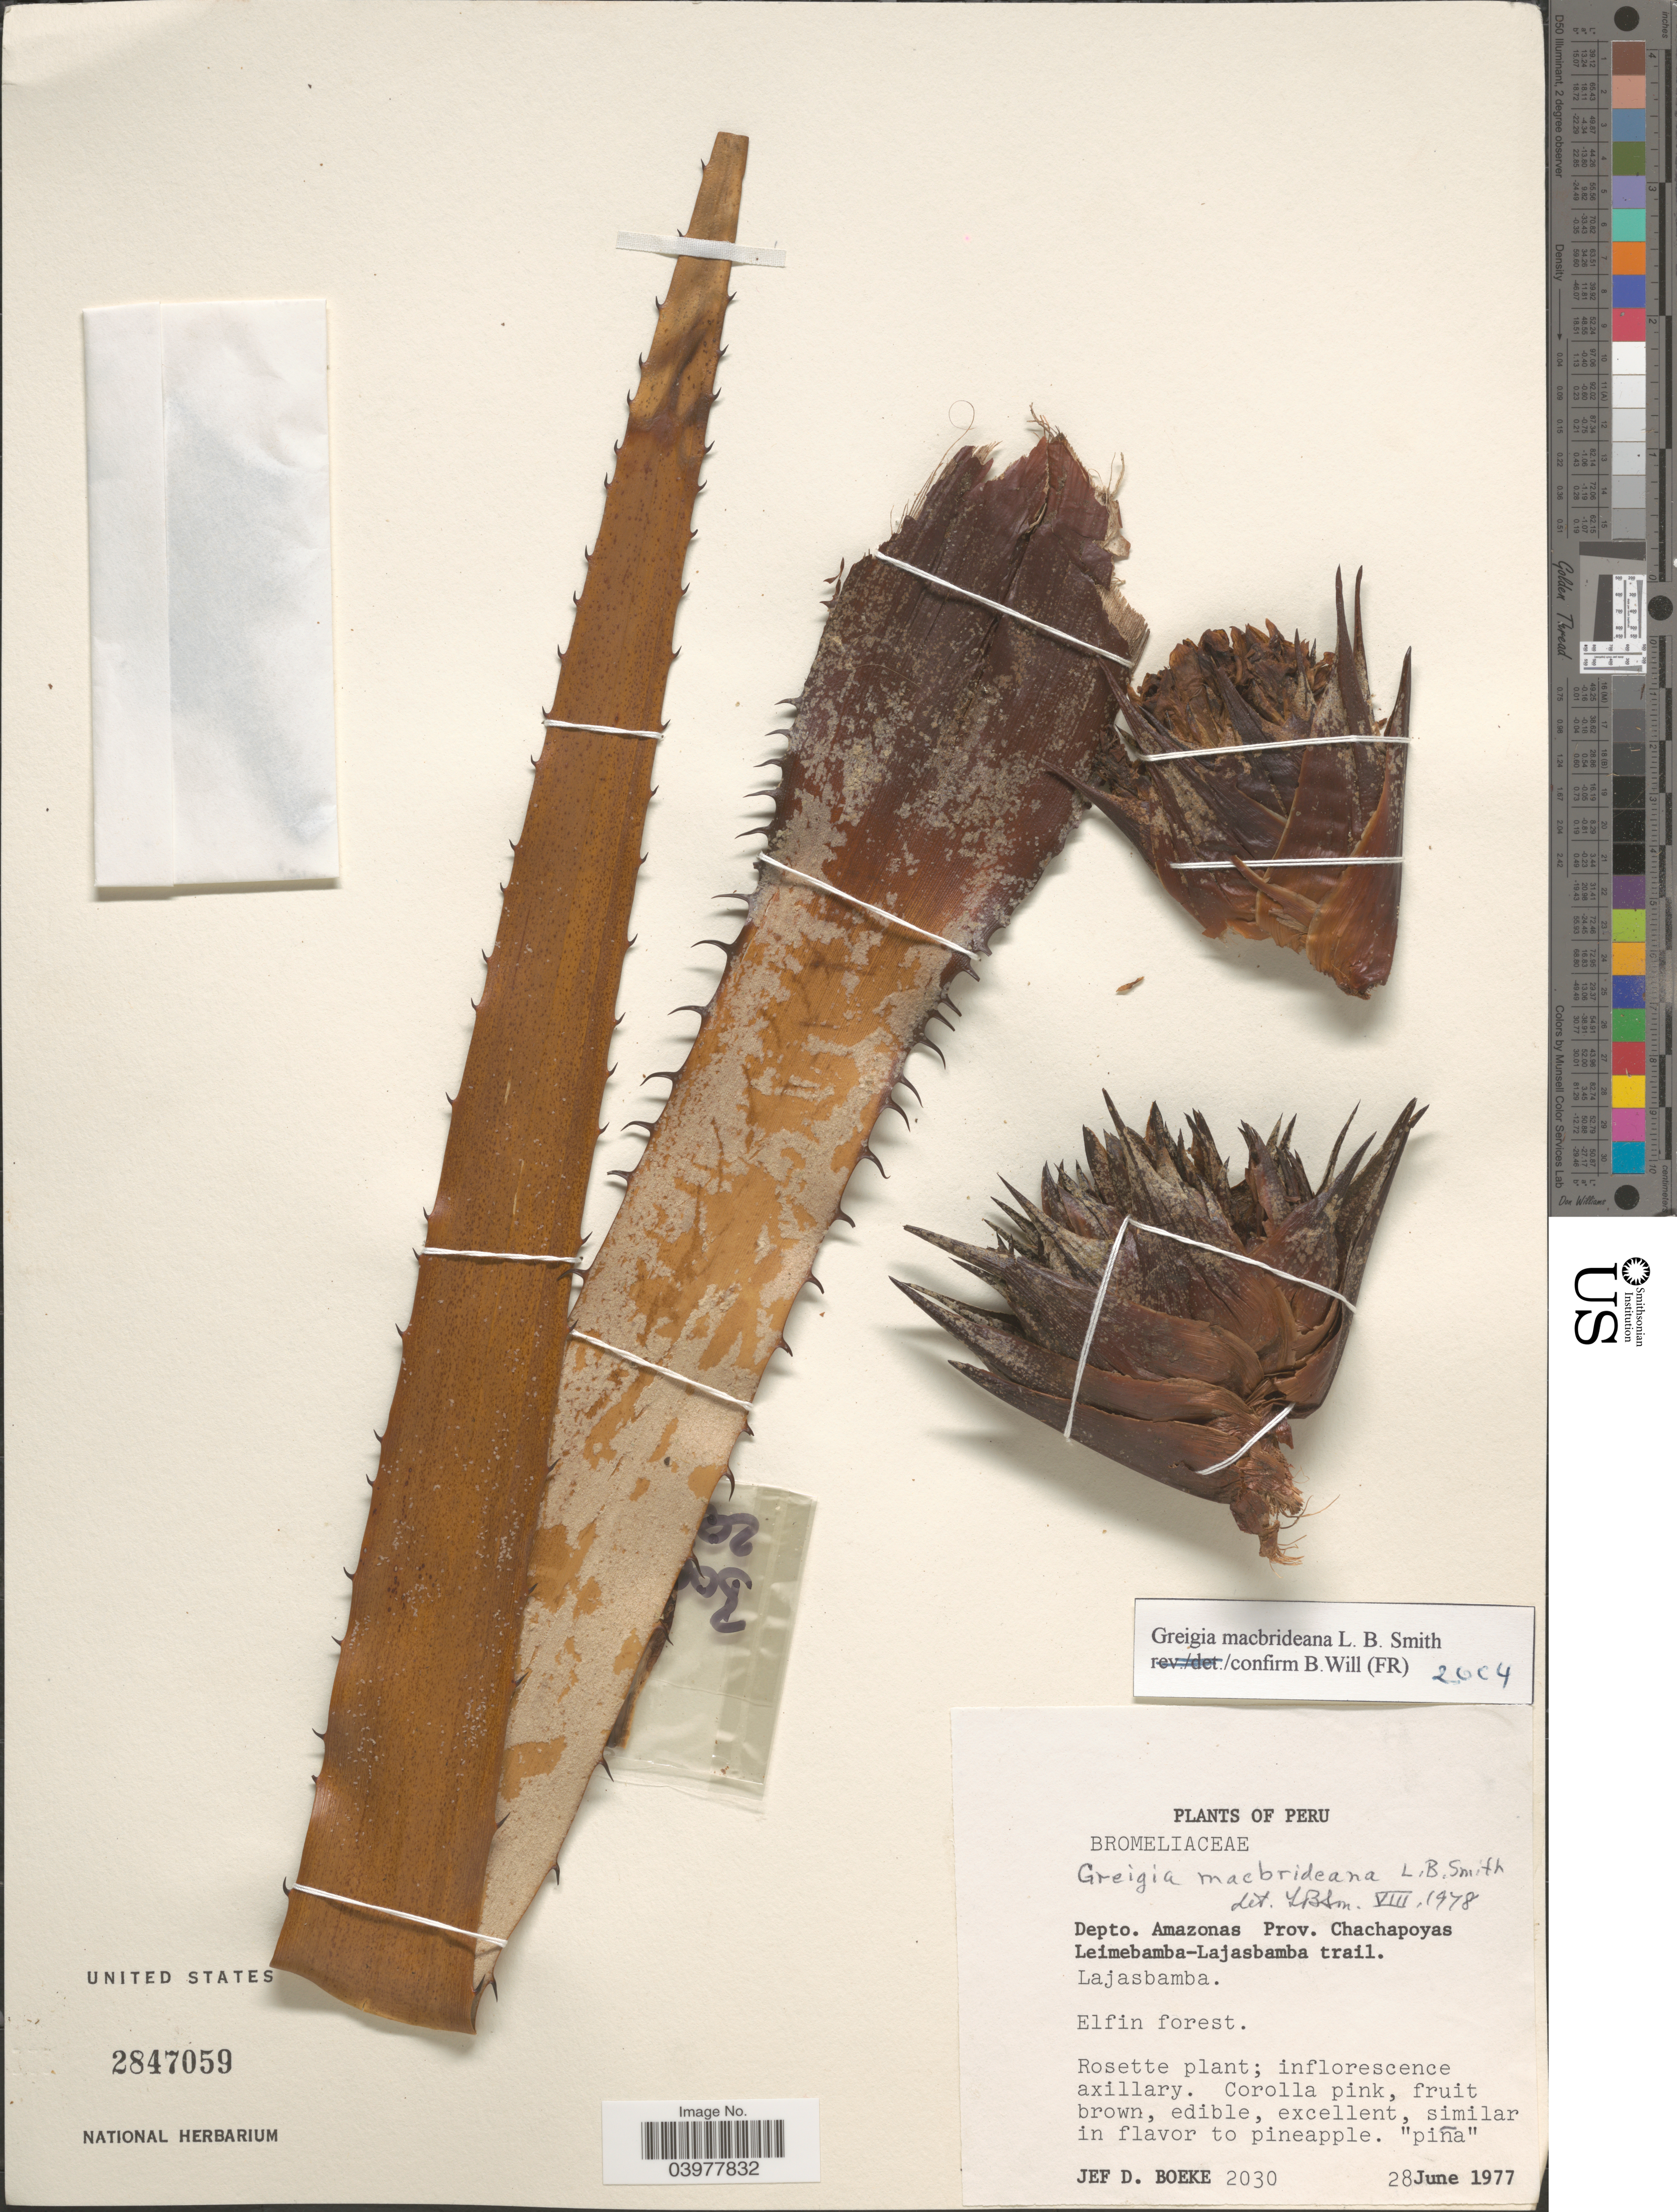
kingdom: Plantae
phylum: Tracheophyta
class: Liliopsida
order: Poales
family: Bromeliaceae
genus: Greigia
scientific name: Greigia vulcanica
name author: André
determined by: Aguirre-Santoro, Julian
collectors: J. Boeke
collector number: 2030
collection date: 1977-06-28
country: Peru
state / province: Amazonas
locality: Depto. Amazonas. Prov. Chachapoyas. Leimebamba-Lajasbamba trail. Lajasbamba. Elfin forest.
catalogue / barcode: US 2847059